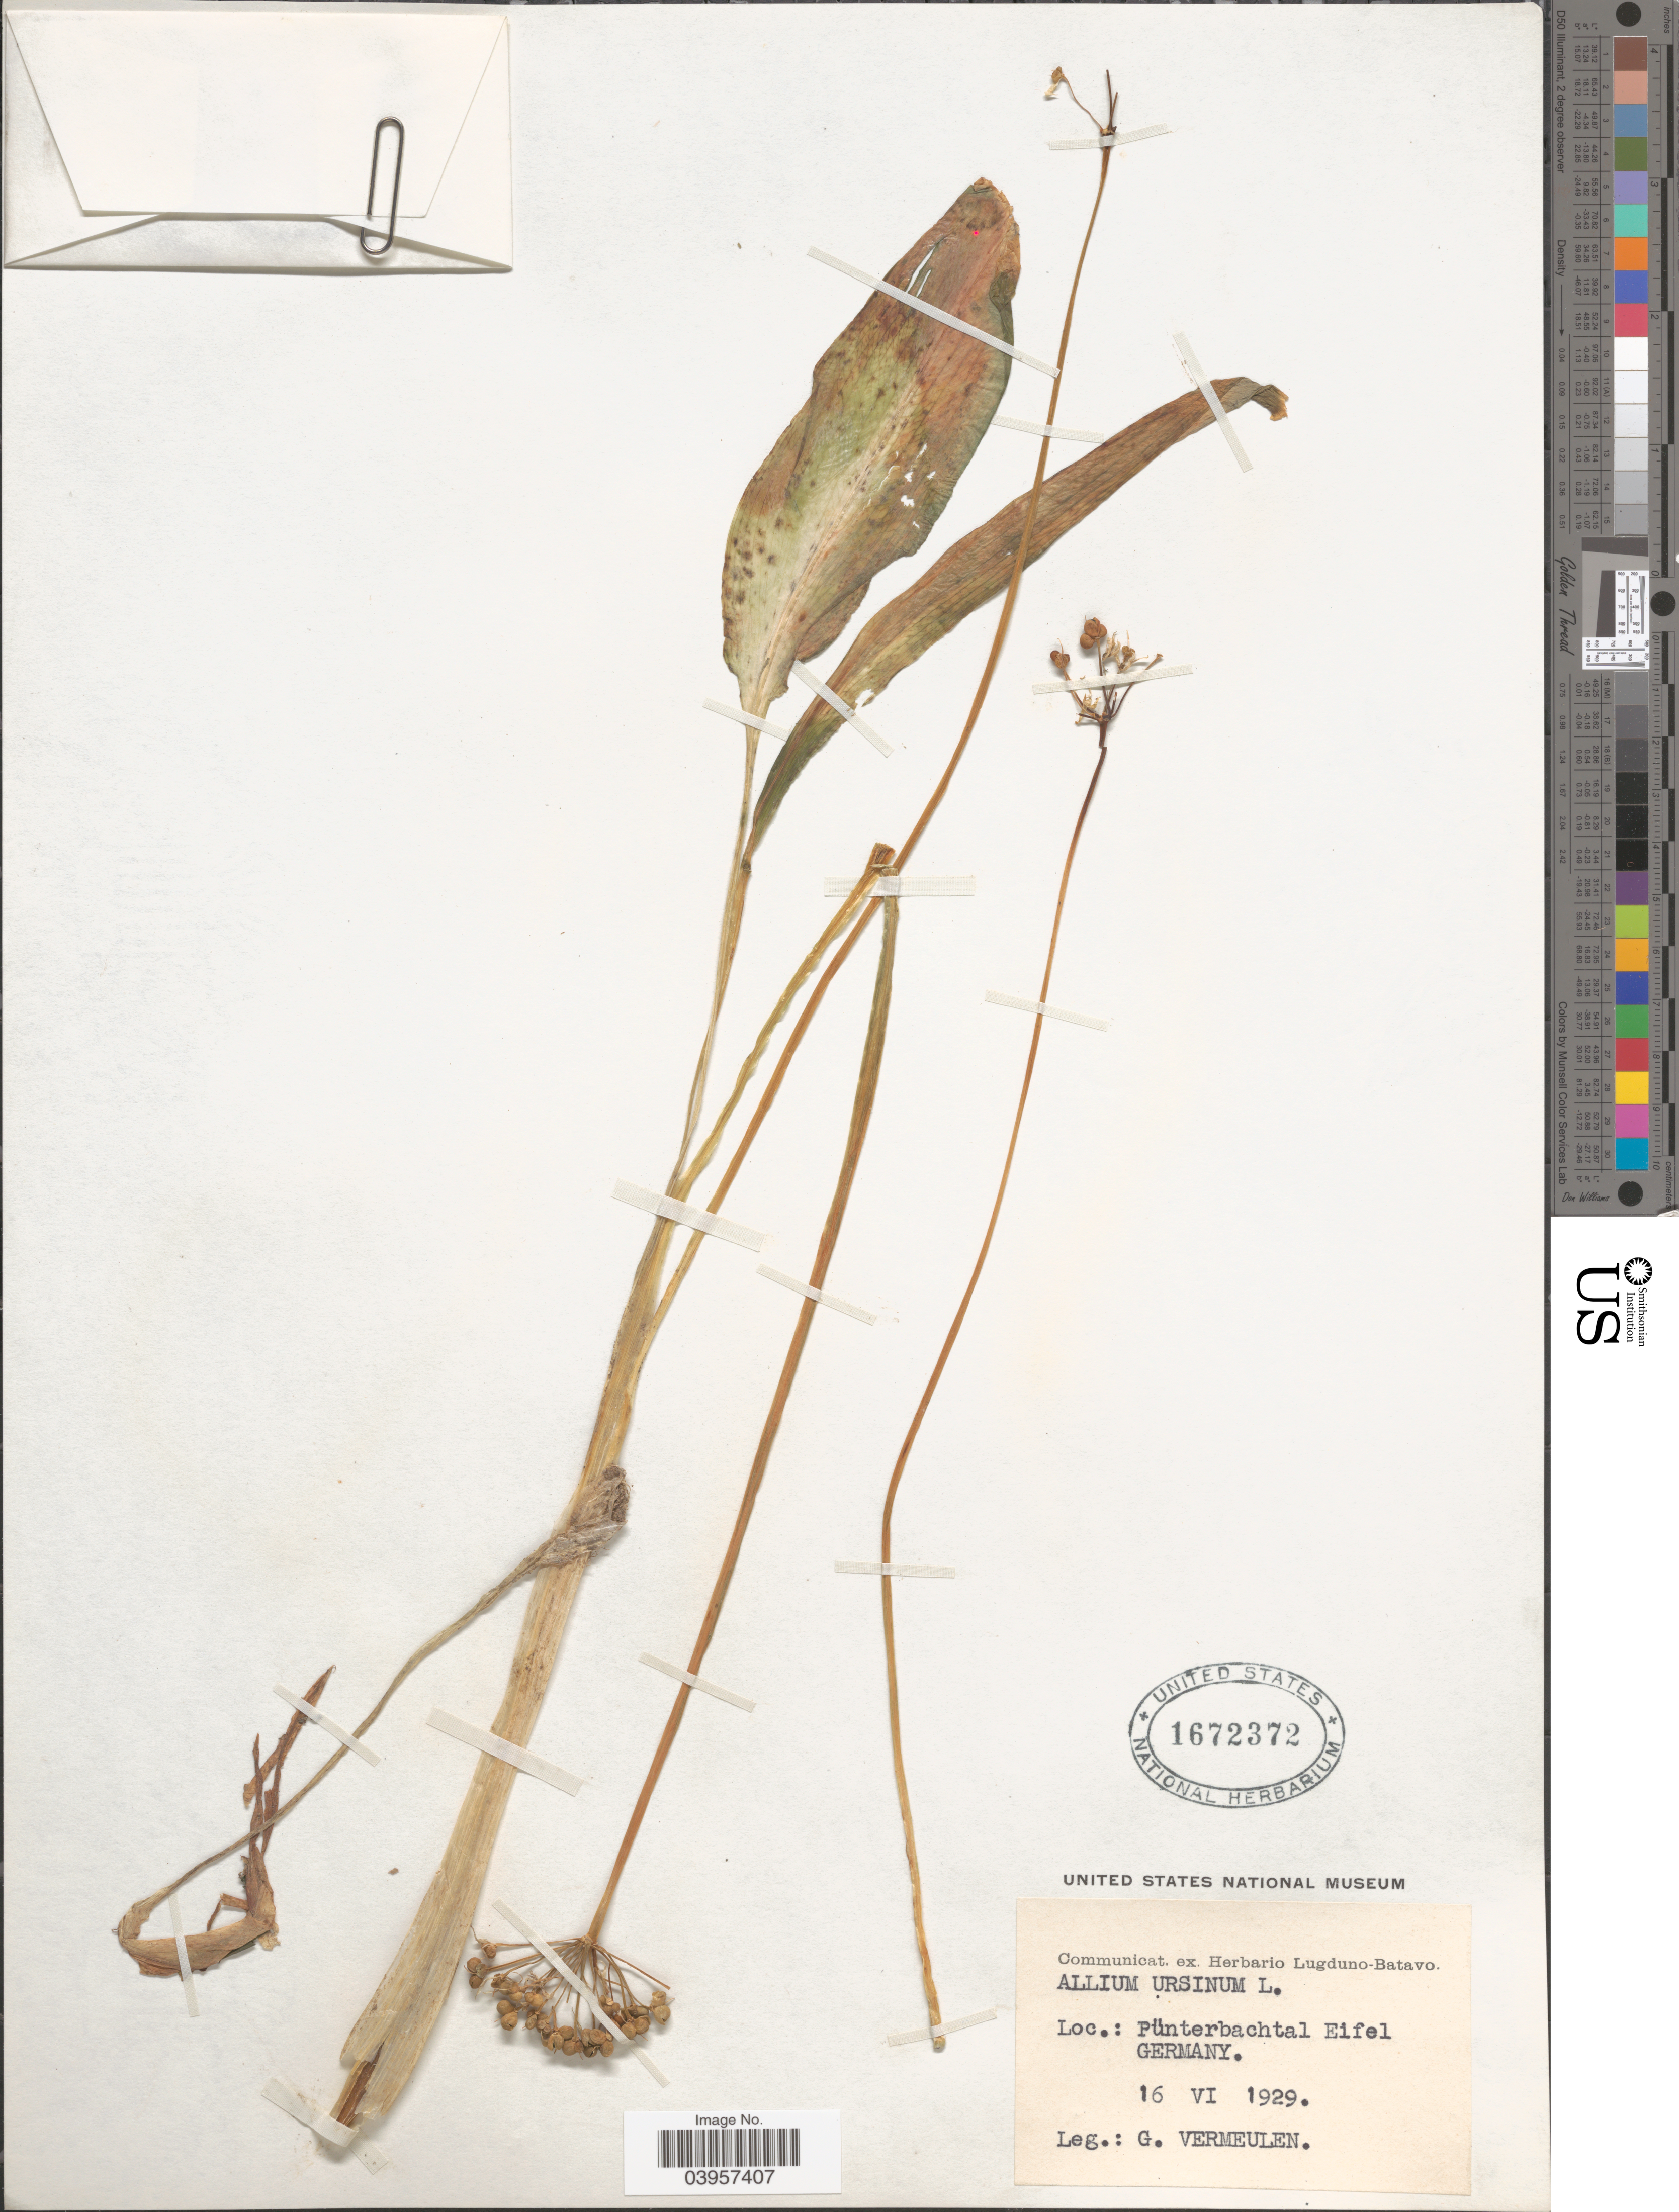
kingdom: Plantae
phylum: Tracheophyta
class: Liliopsida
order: Asparagales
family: Amaryllidaceae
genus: Allium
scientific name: Allium ursinum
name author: L.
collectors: G. Vermeulen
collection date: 1929-06-16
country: Germany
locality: Pünterbachtal Eifel.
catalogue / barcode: US 1672372